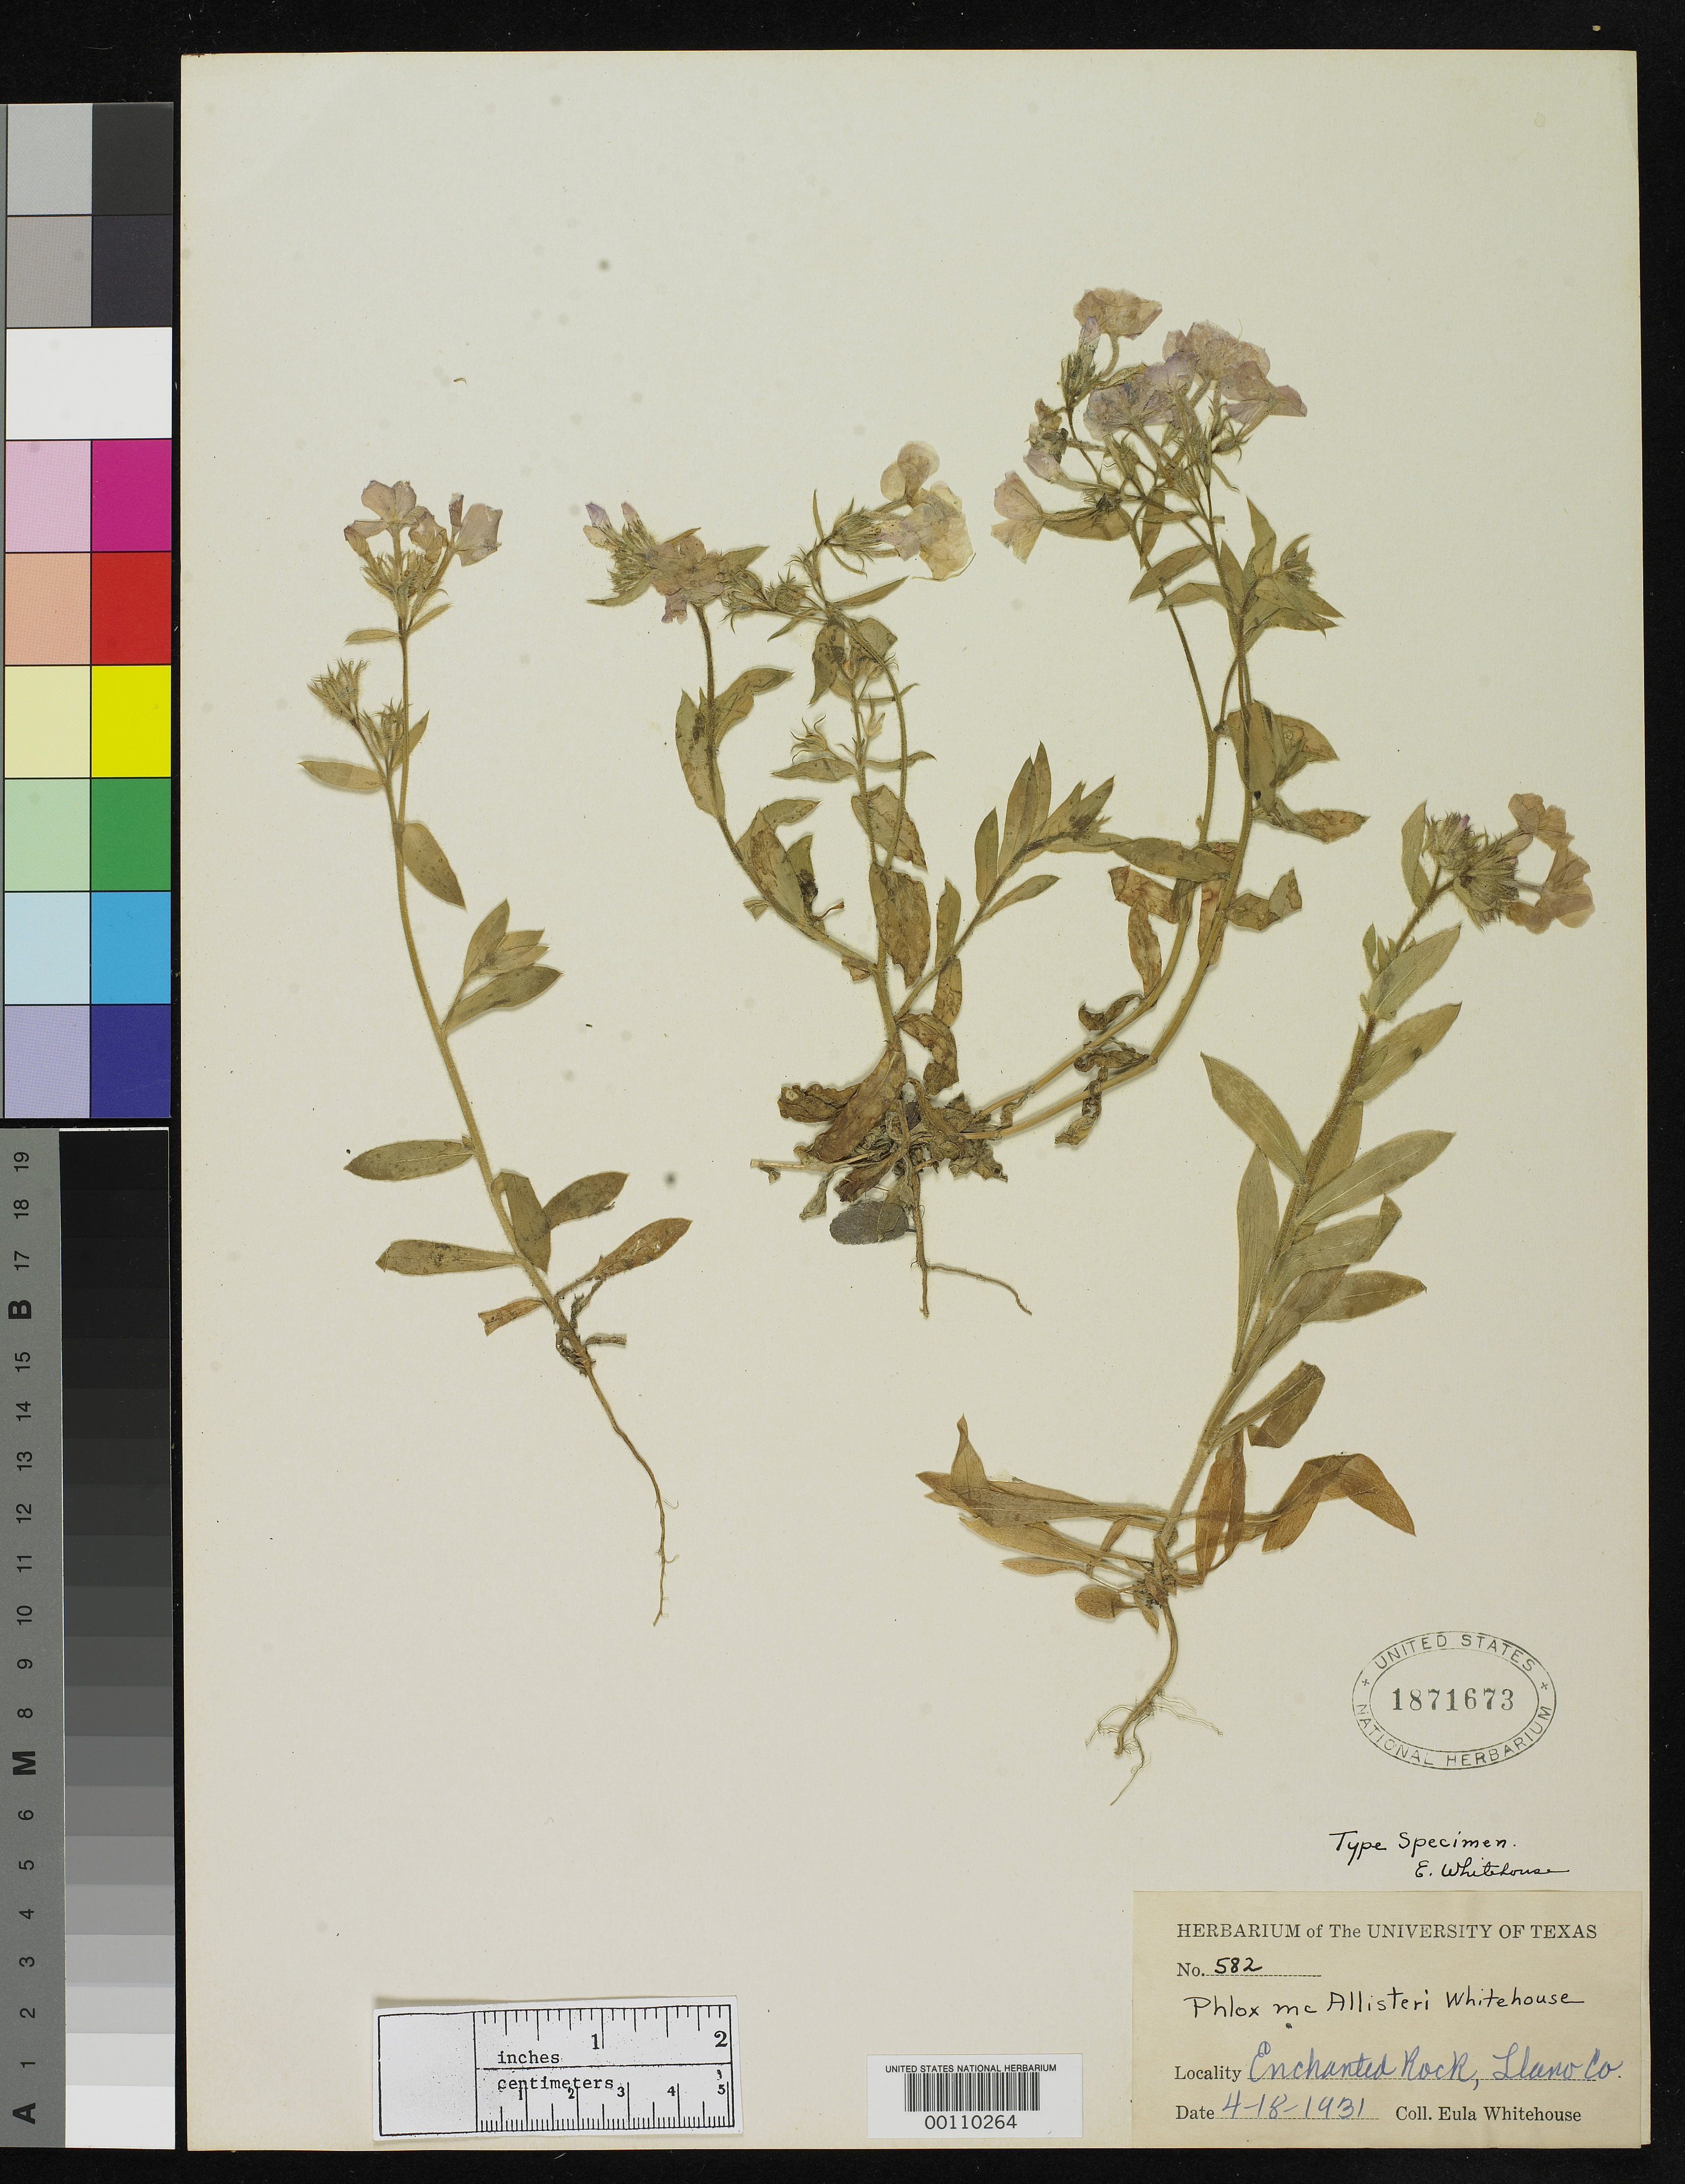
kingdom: Plantae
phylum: Tracheophyta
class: Magnoliopsida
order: Ericales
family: Polemoniaceae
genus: Phlox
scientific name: Phlox mcallisteri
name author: Whitehouse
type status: Holotype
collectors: E. Whitehouse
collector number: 582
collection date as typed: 18 Apr 1931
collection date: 1931-04-18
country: United States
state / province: Texas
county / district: Llano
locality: Enchanted Rock.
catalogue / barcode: US 1871673